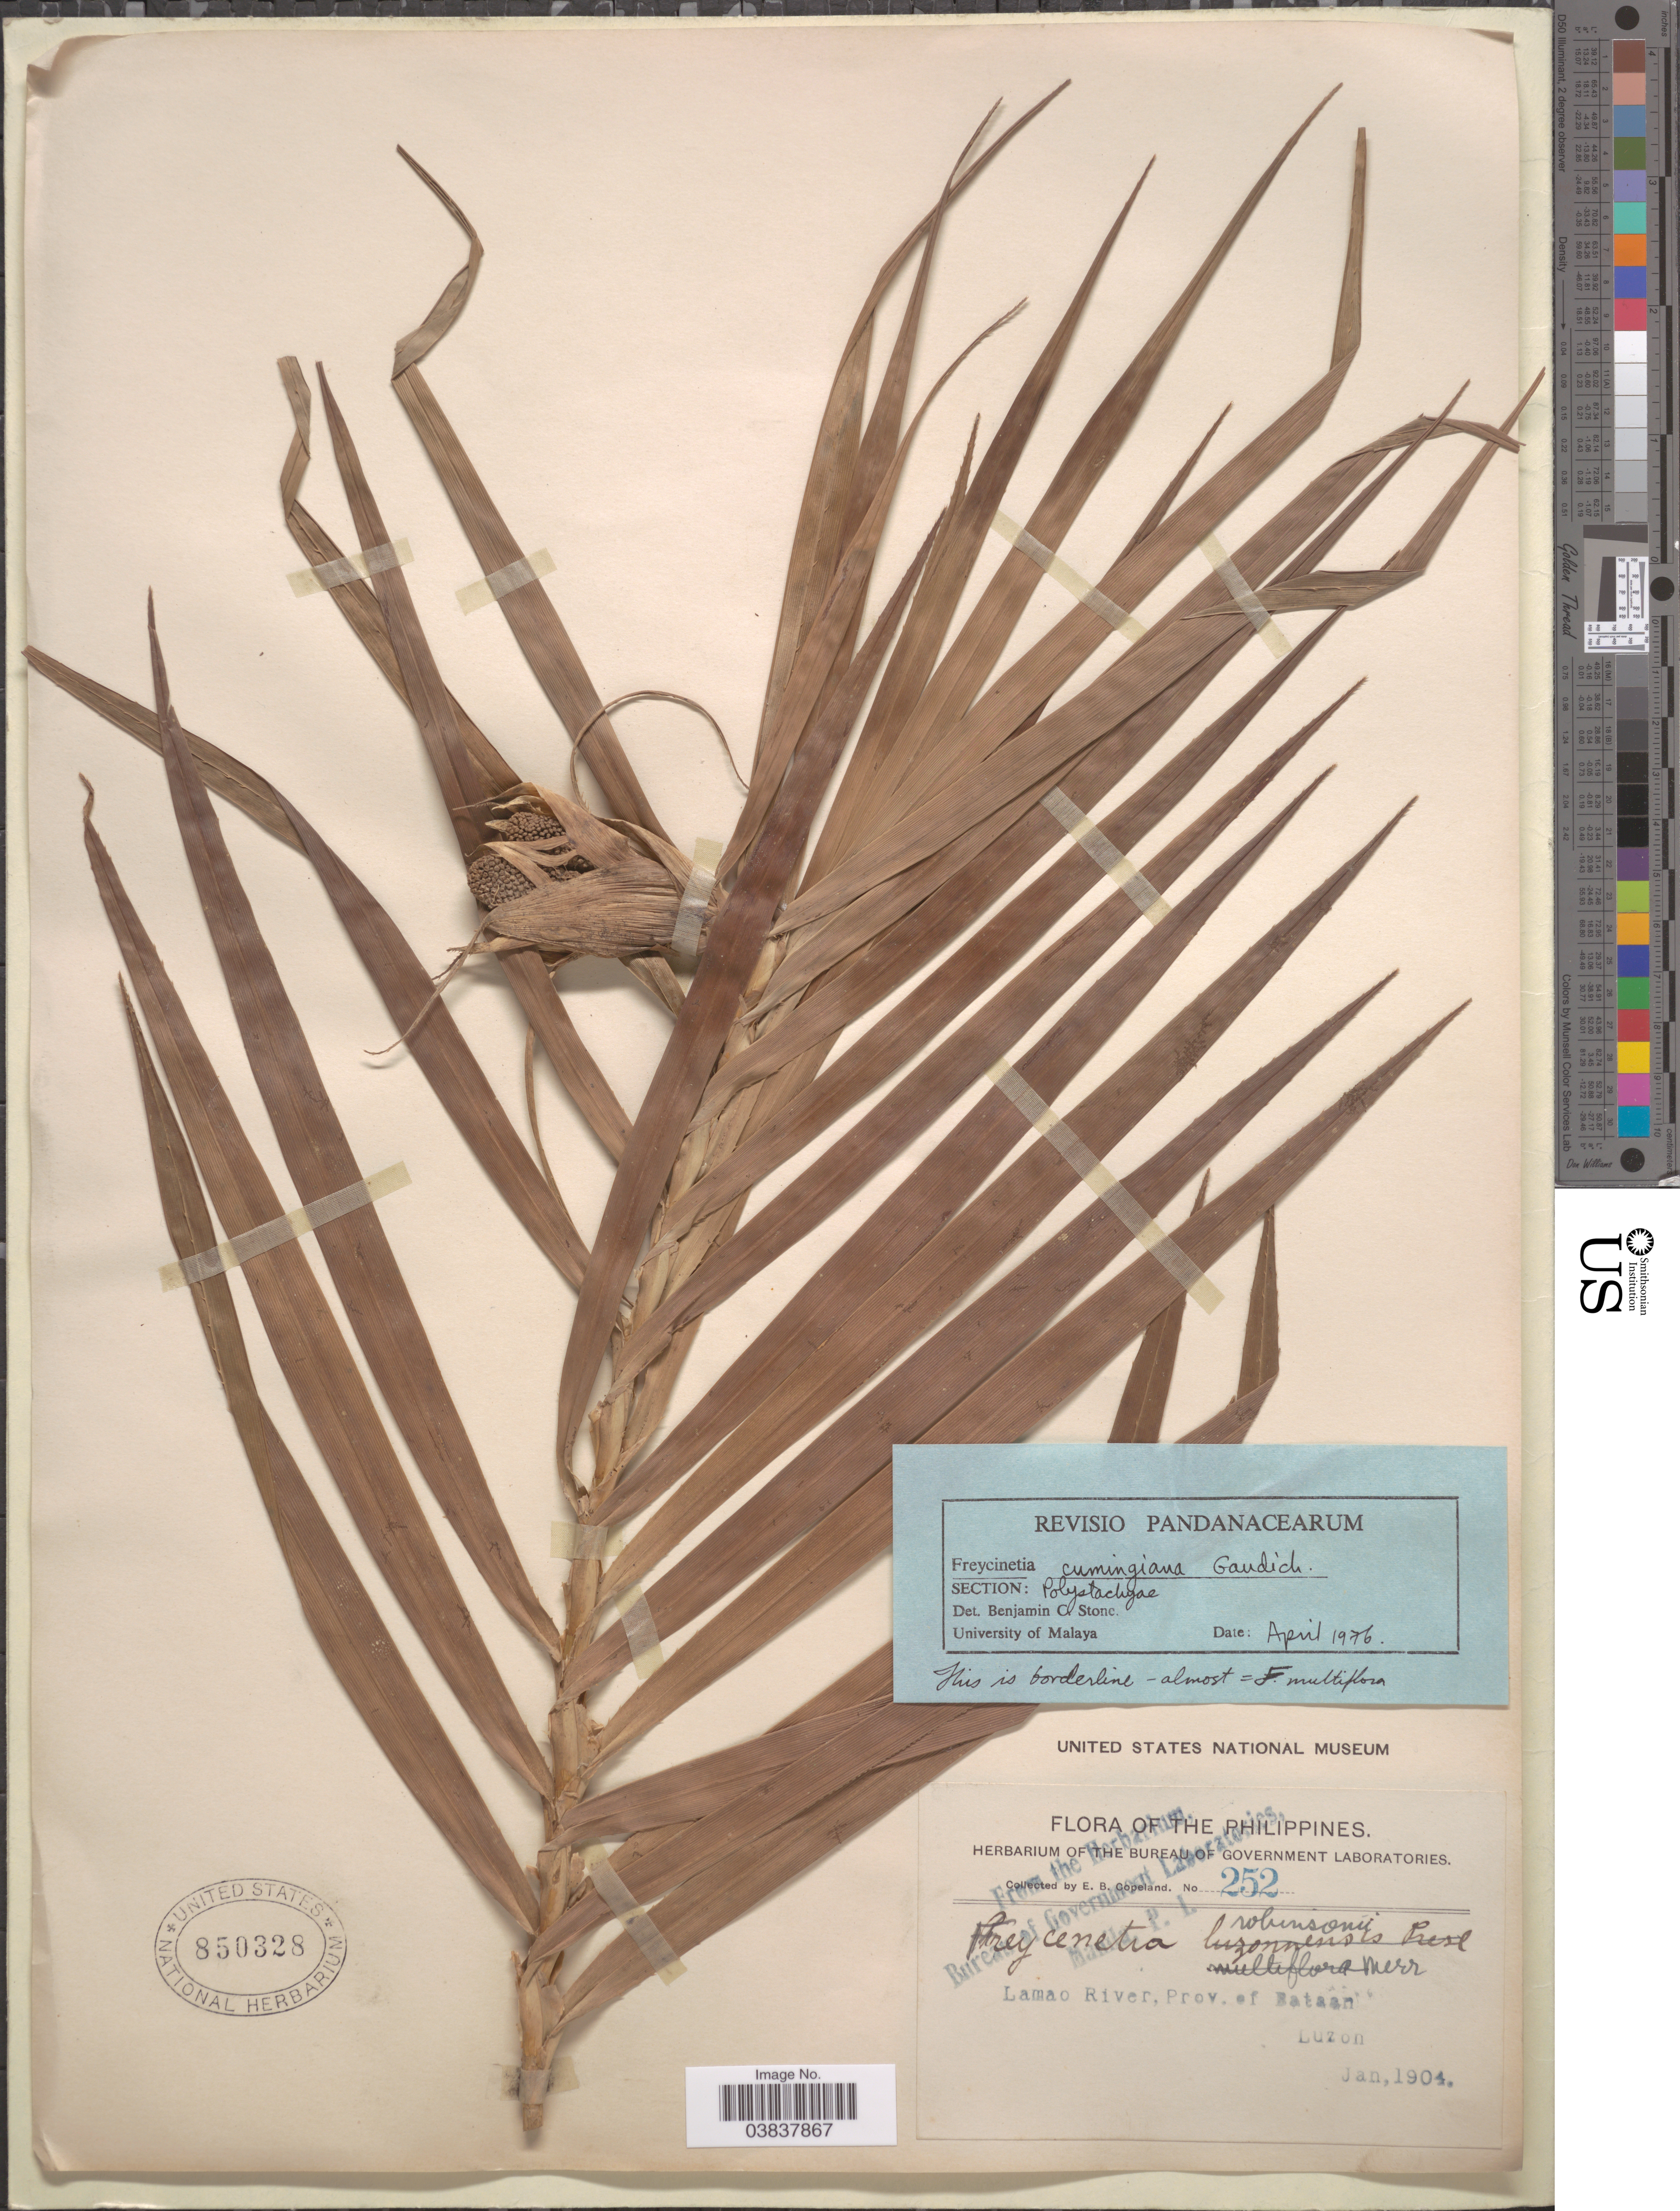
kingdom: Plantae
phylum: Tracheophyta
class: Liliopsida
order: Pandanales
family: Pandanaceae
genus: Freycinetia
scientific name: Freycinetia cumingiana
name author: Gaudich.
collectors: E. B. Copeland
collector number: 252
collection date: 1904-01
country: Philippines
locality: Lamao River, Prov. of Bataan, Luzon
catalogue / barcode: US 850328